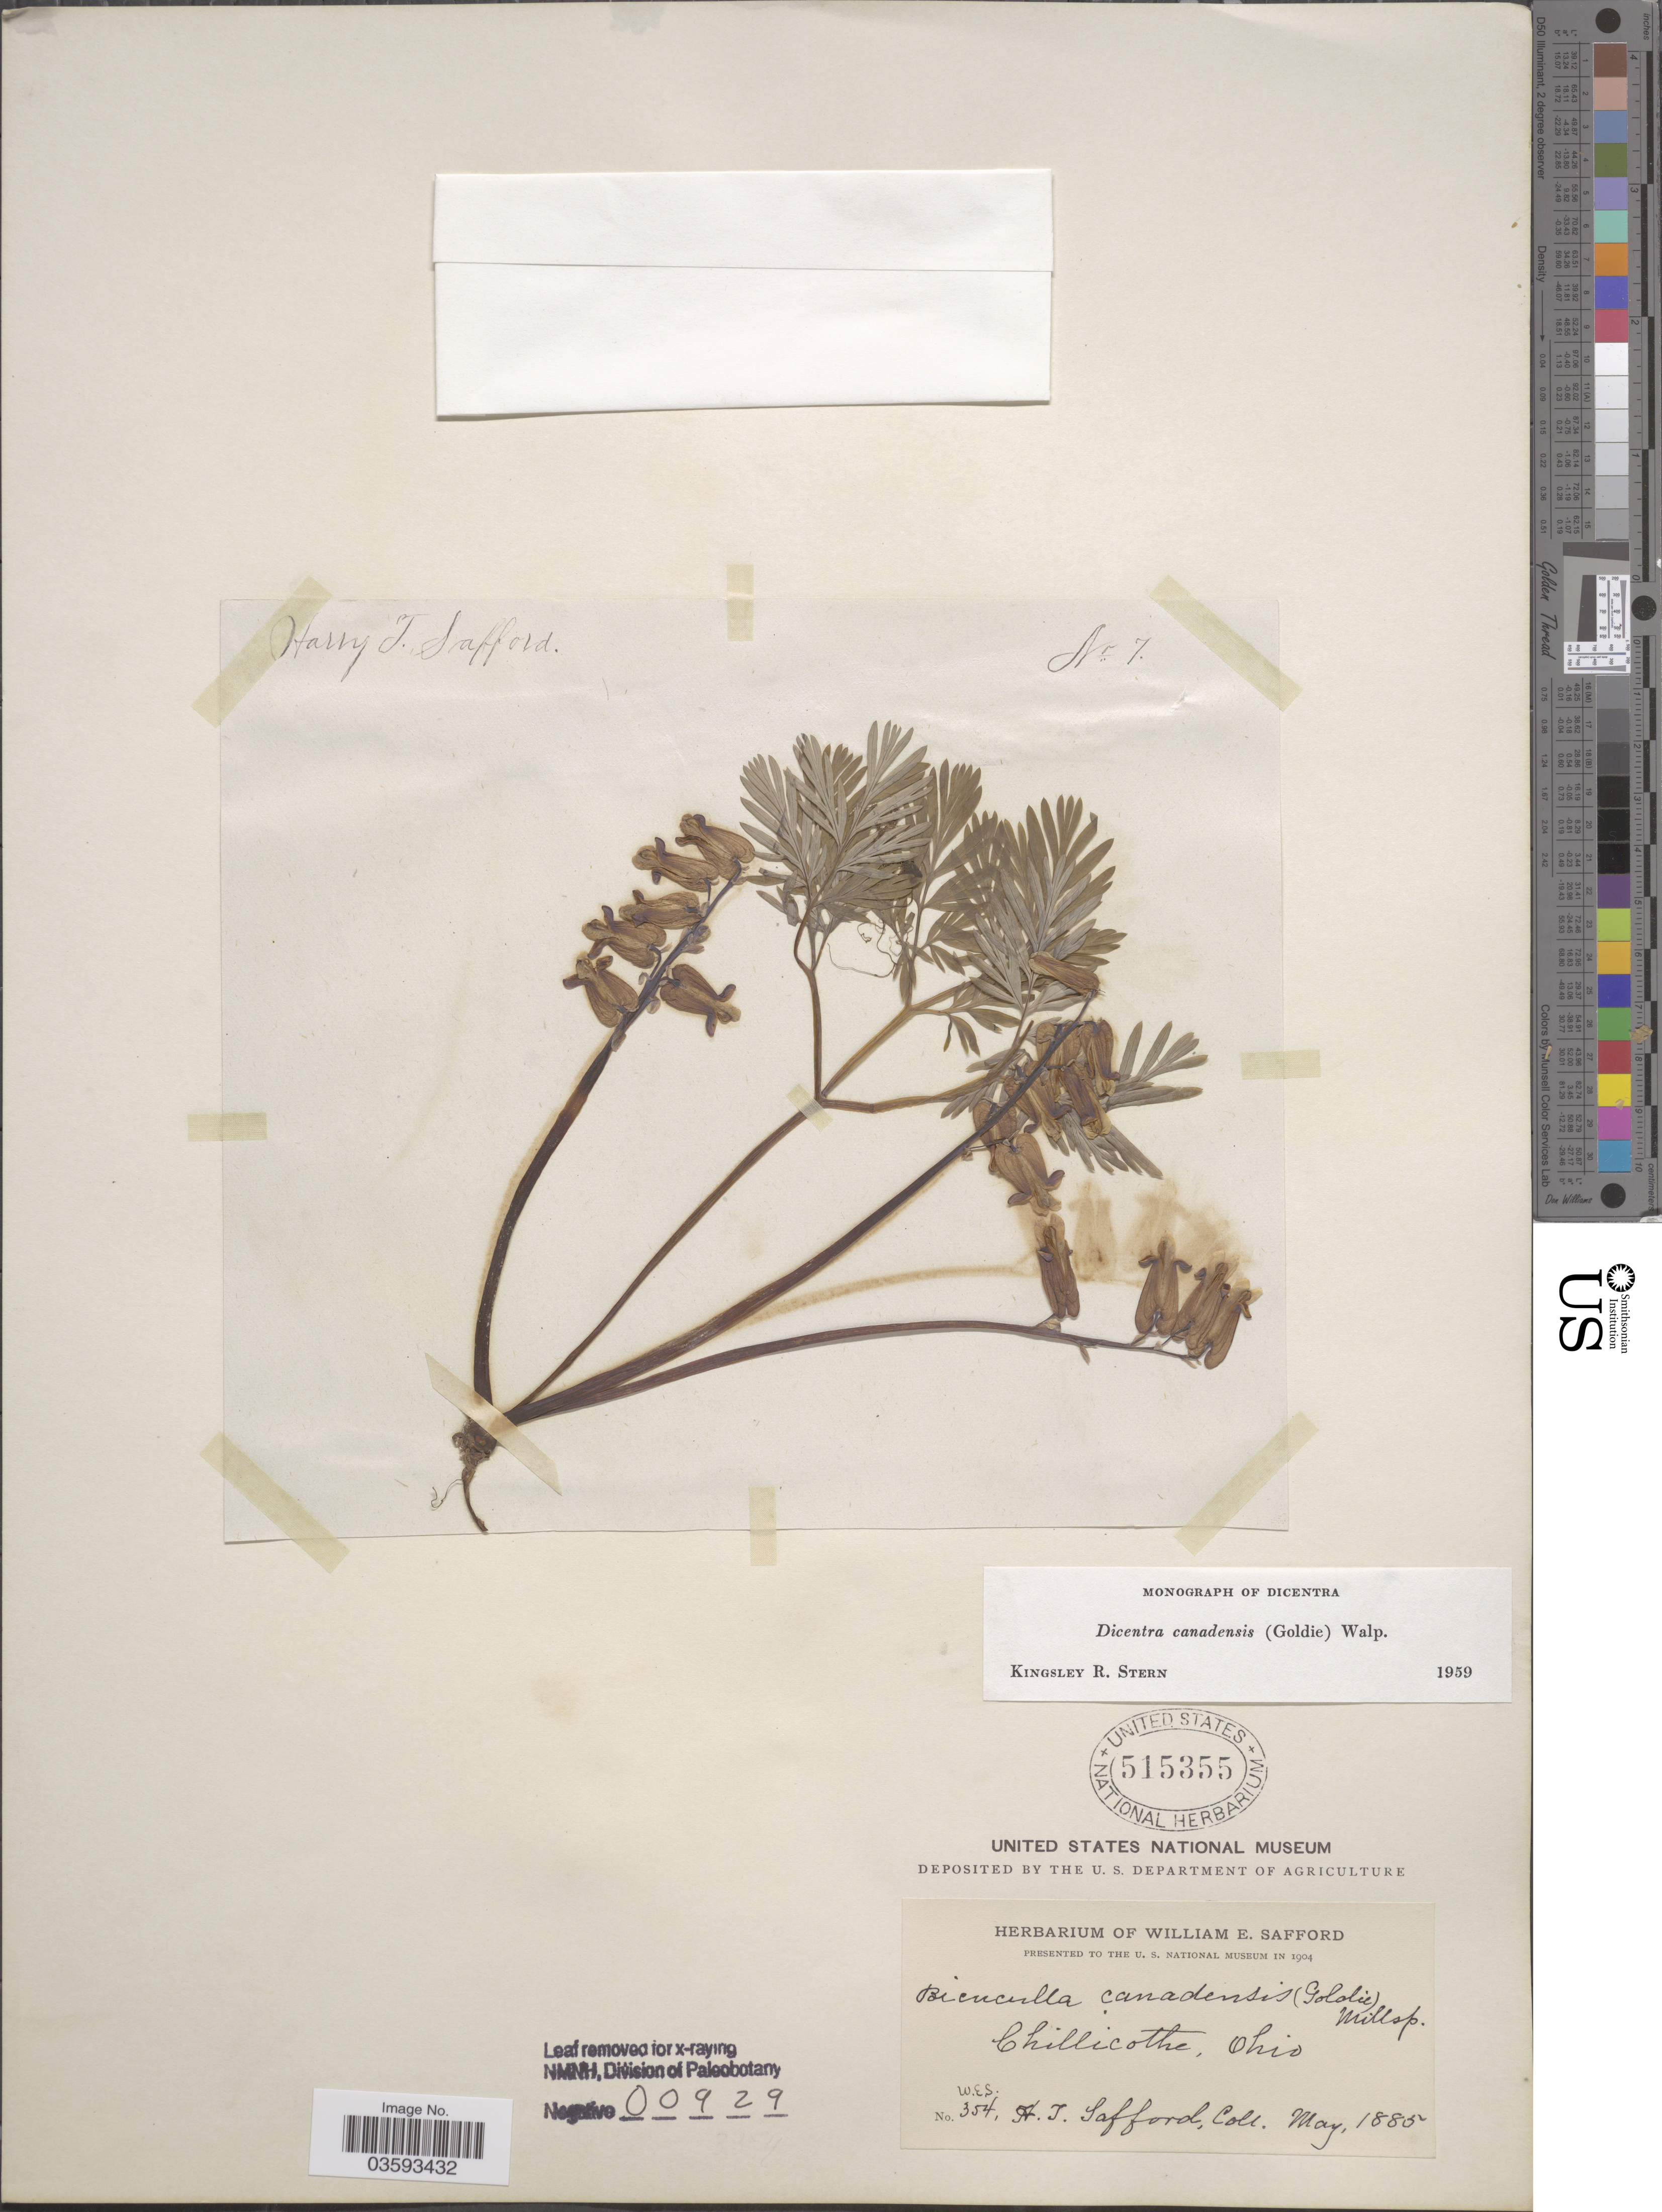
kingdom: Plantae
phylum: Tracheophyta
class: Magnoliopsida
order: Ranunculales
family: Papaveraceae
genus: Dicentra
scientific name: Dicentra canadensis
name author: (Goldie) Walp.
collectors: W. E. Safford & H. Safford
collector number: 354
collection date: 1885-05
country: United States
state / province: Ohio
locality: Chillicothe.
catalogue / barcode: US 515355